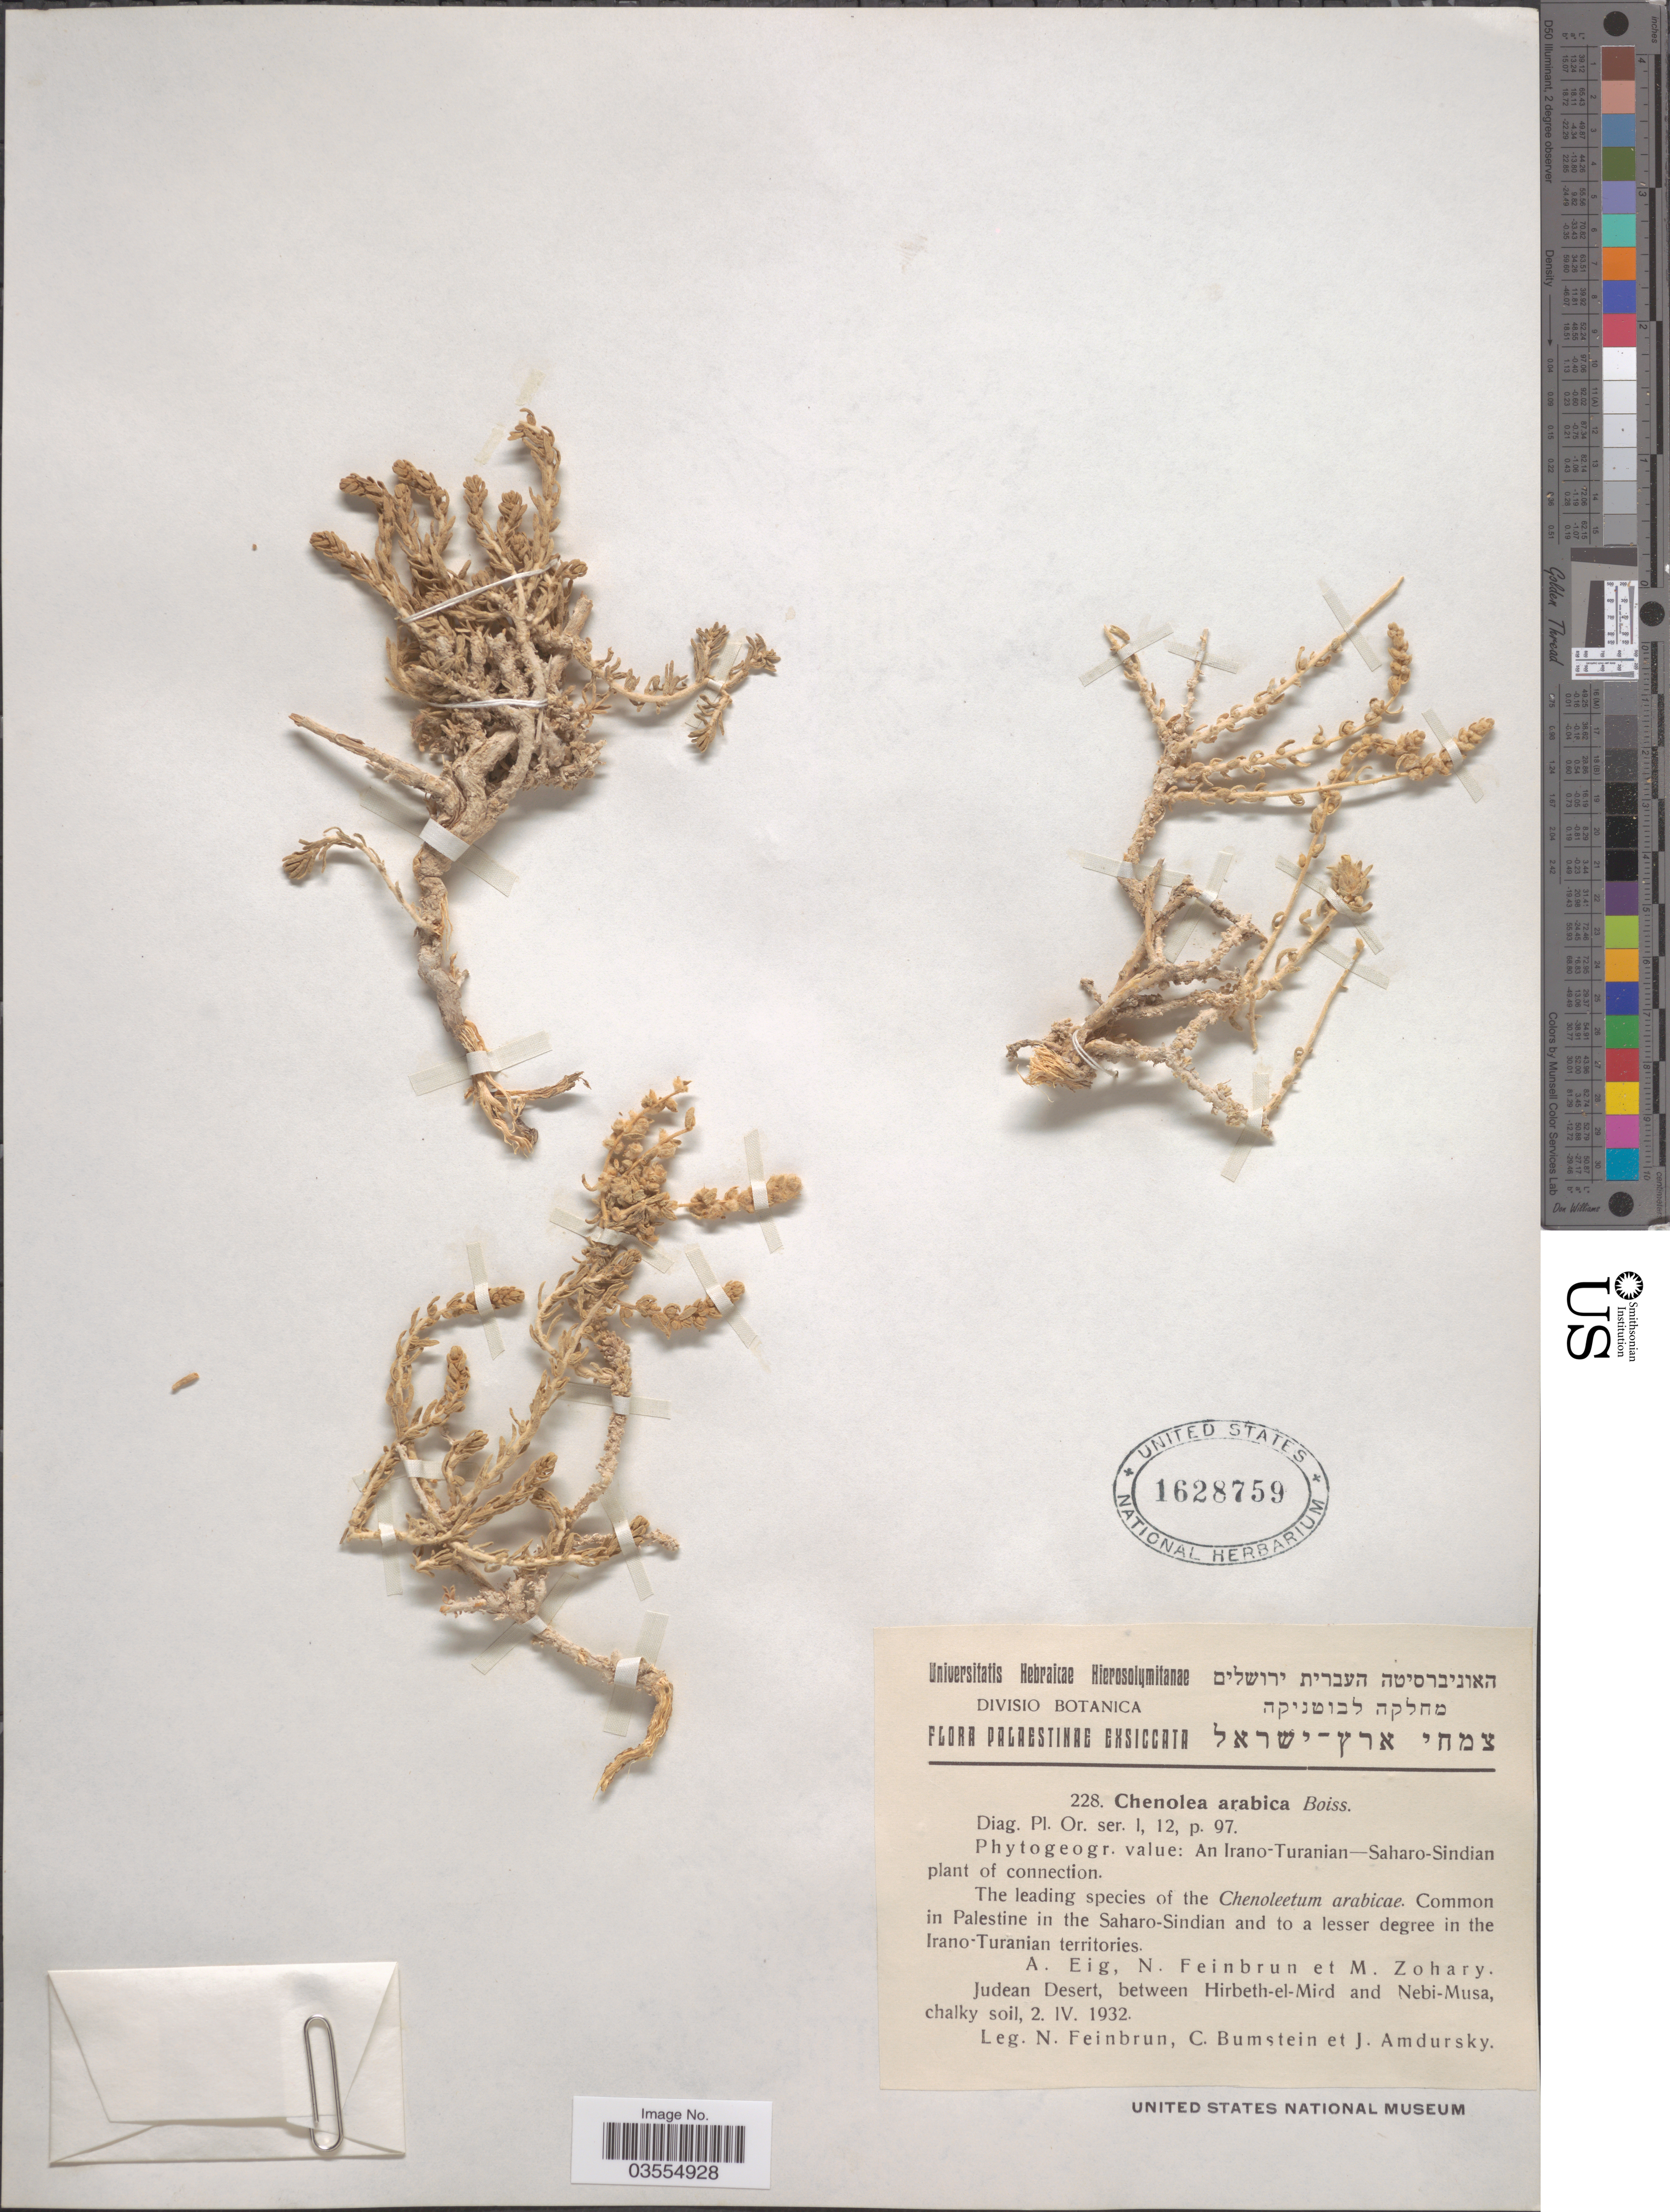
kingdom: Plantae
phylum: Tracheophyta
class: Magnoliopsida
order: Caryophyllales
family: Amaranthaceae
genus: Bassia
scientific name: Bassia arabica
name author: (Boiss.) Maire & Weiller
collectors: N. Feinbrun, Bumstein, C. & I. Amdursky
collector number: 228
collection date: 1932-04-02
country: Israel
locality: Palaestinæ Exsiccata. Judean Desert, between Hirbeth-el-Mird and Nebi-Musa.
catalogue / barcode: US 1628759